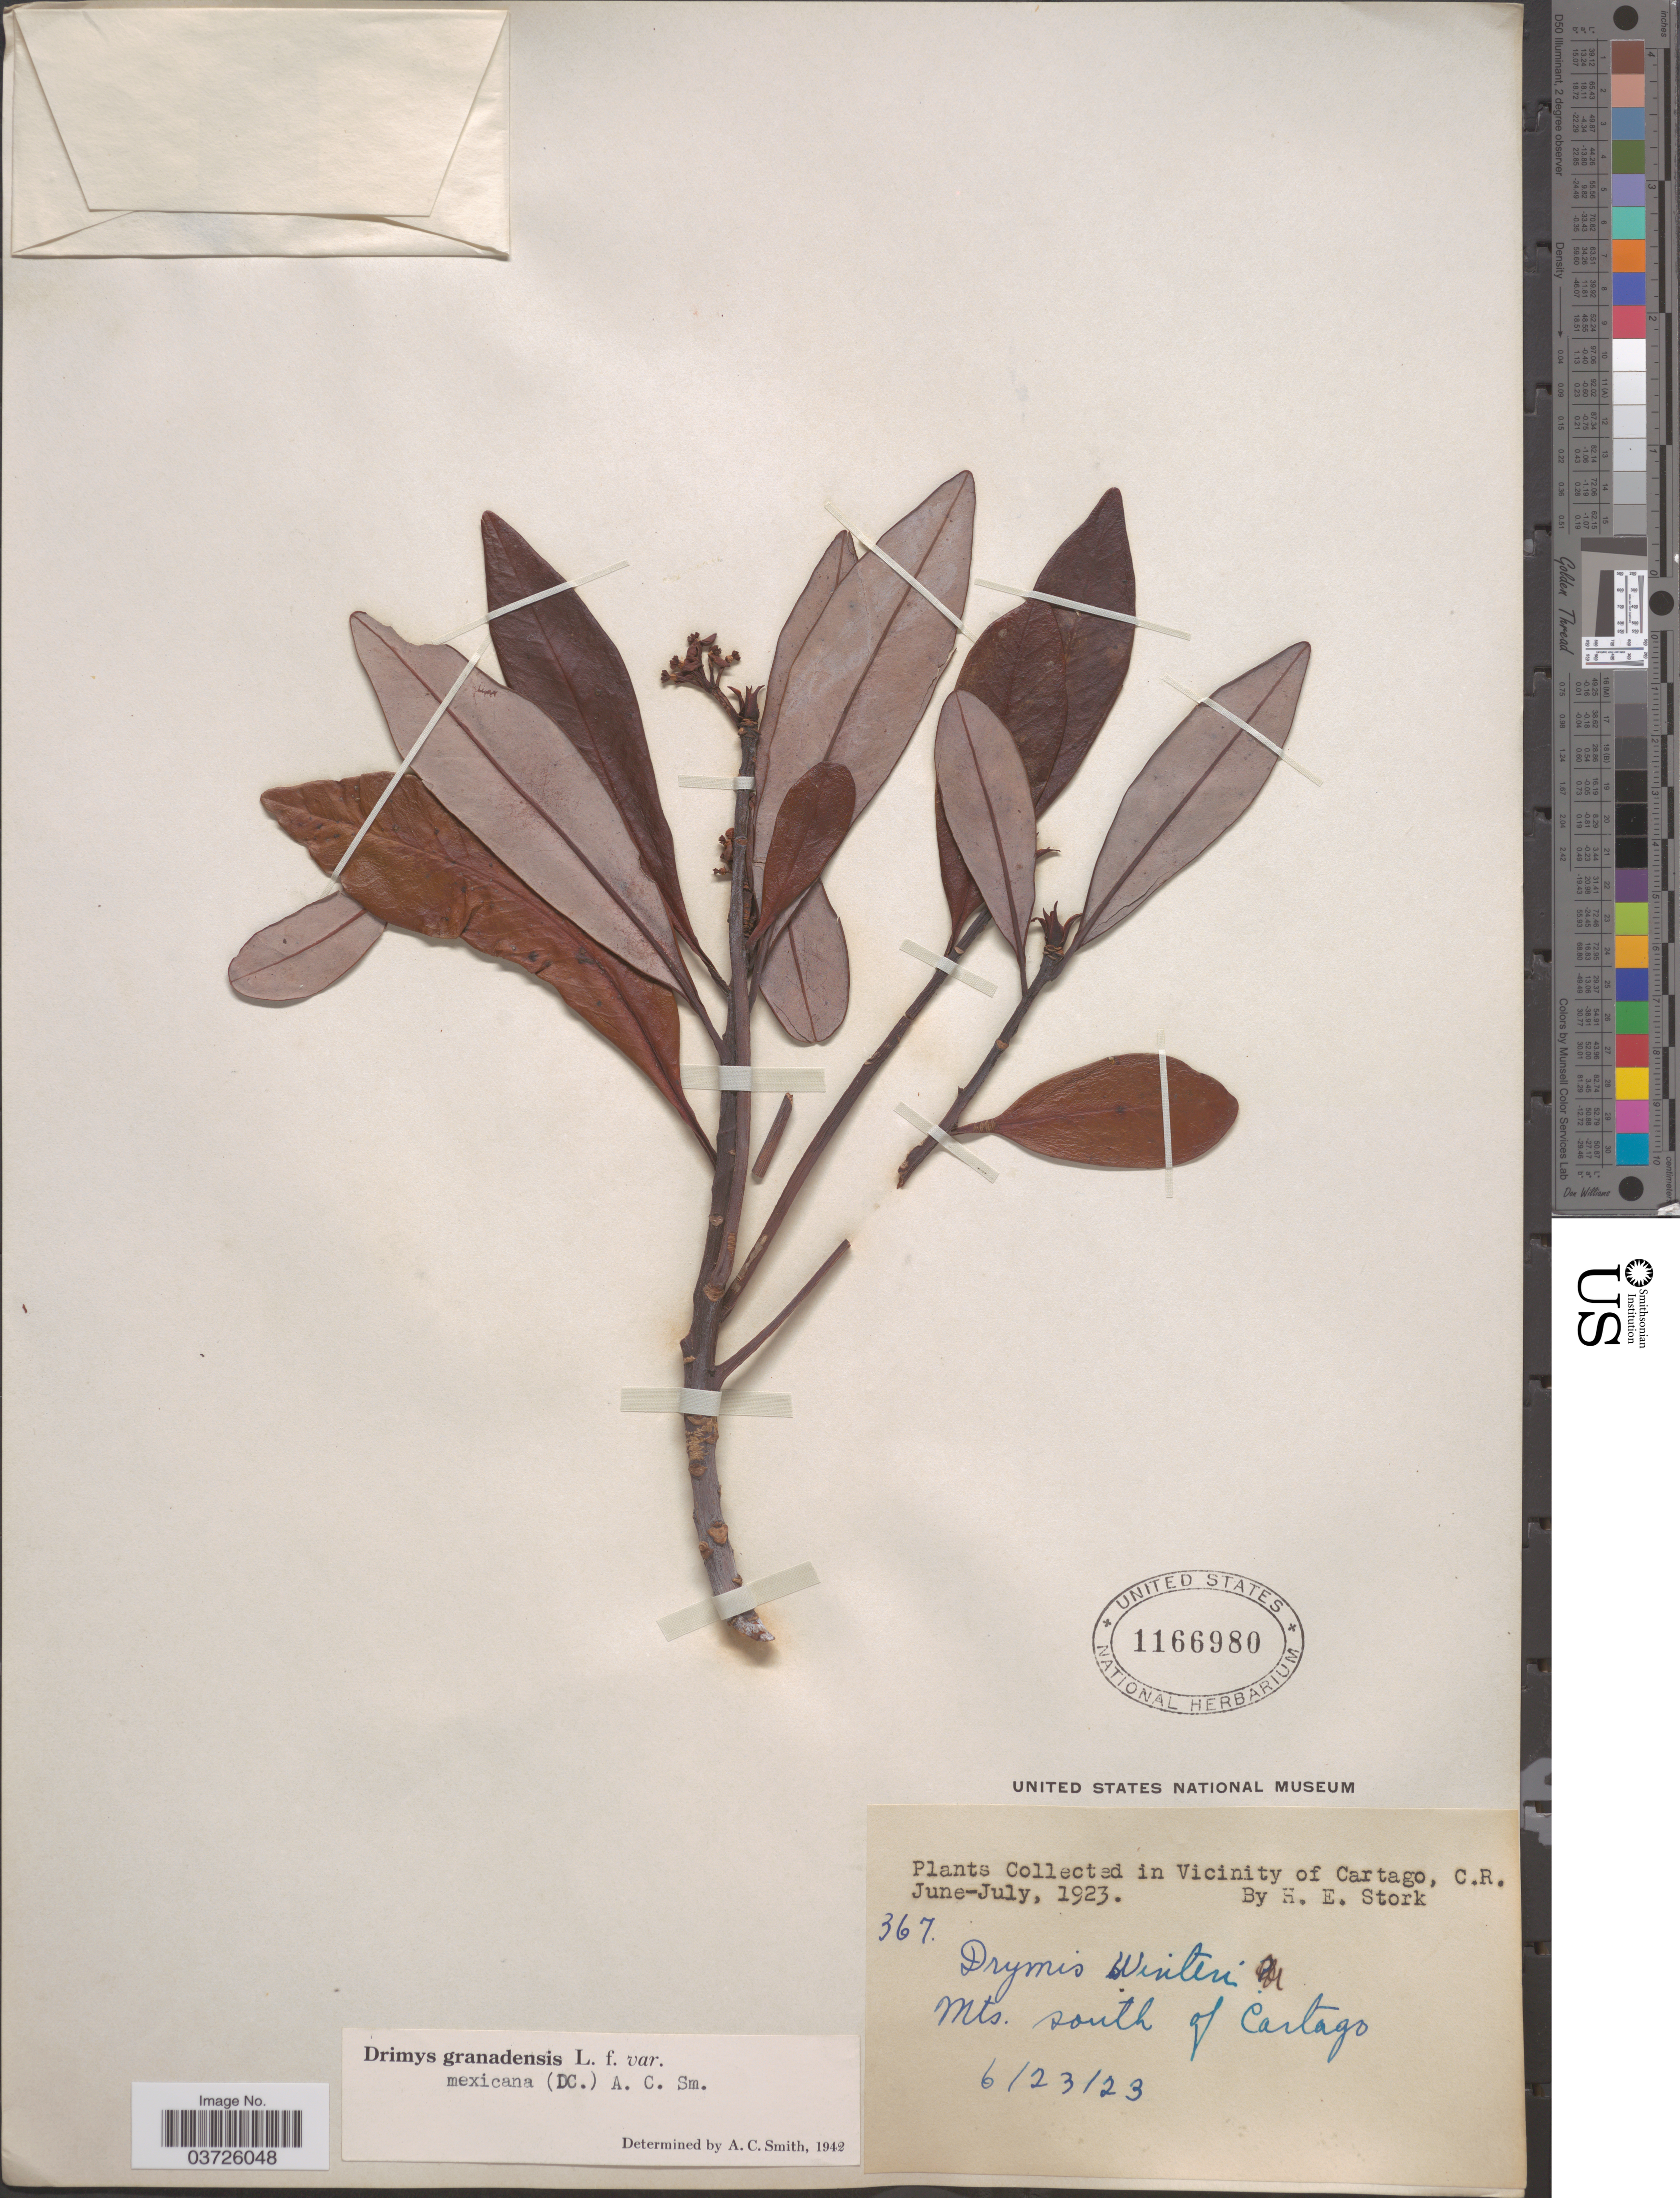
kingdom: Plantae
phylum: Tracheophyta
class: Magnoliopsida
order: Canellales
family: Winteraceae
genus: Drimys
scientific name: Drimys granadensis var. mexicana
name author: L. f.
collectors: H. E. Stork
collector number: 367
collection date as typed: Transcribed d/m/y: 23/6/23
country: Costa Rica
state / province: Cartago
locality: Vicinity of Cartago. Mts. south of Cartago.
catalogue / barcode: US 1166980